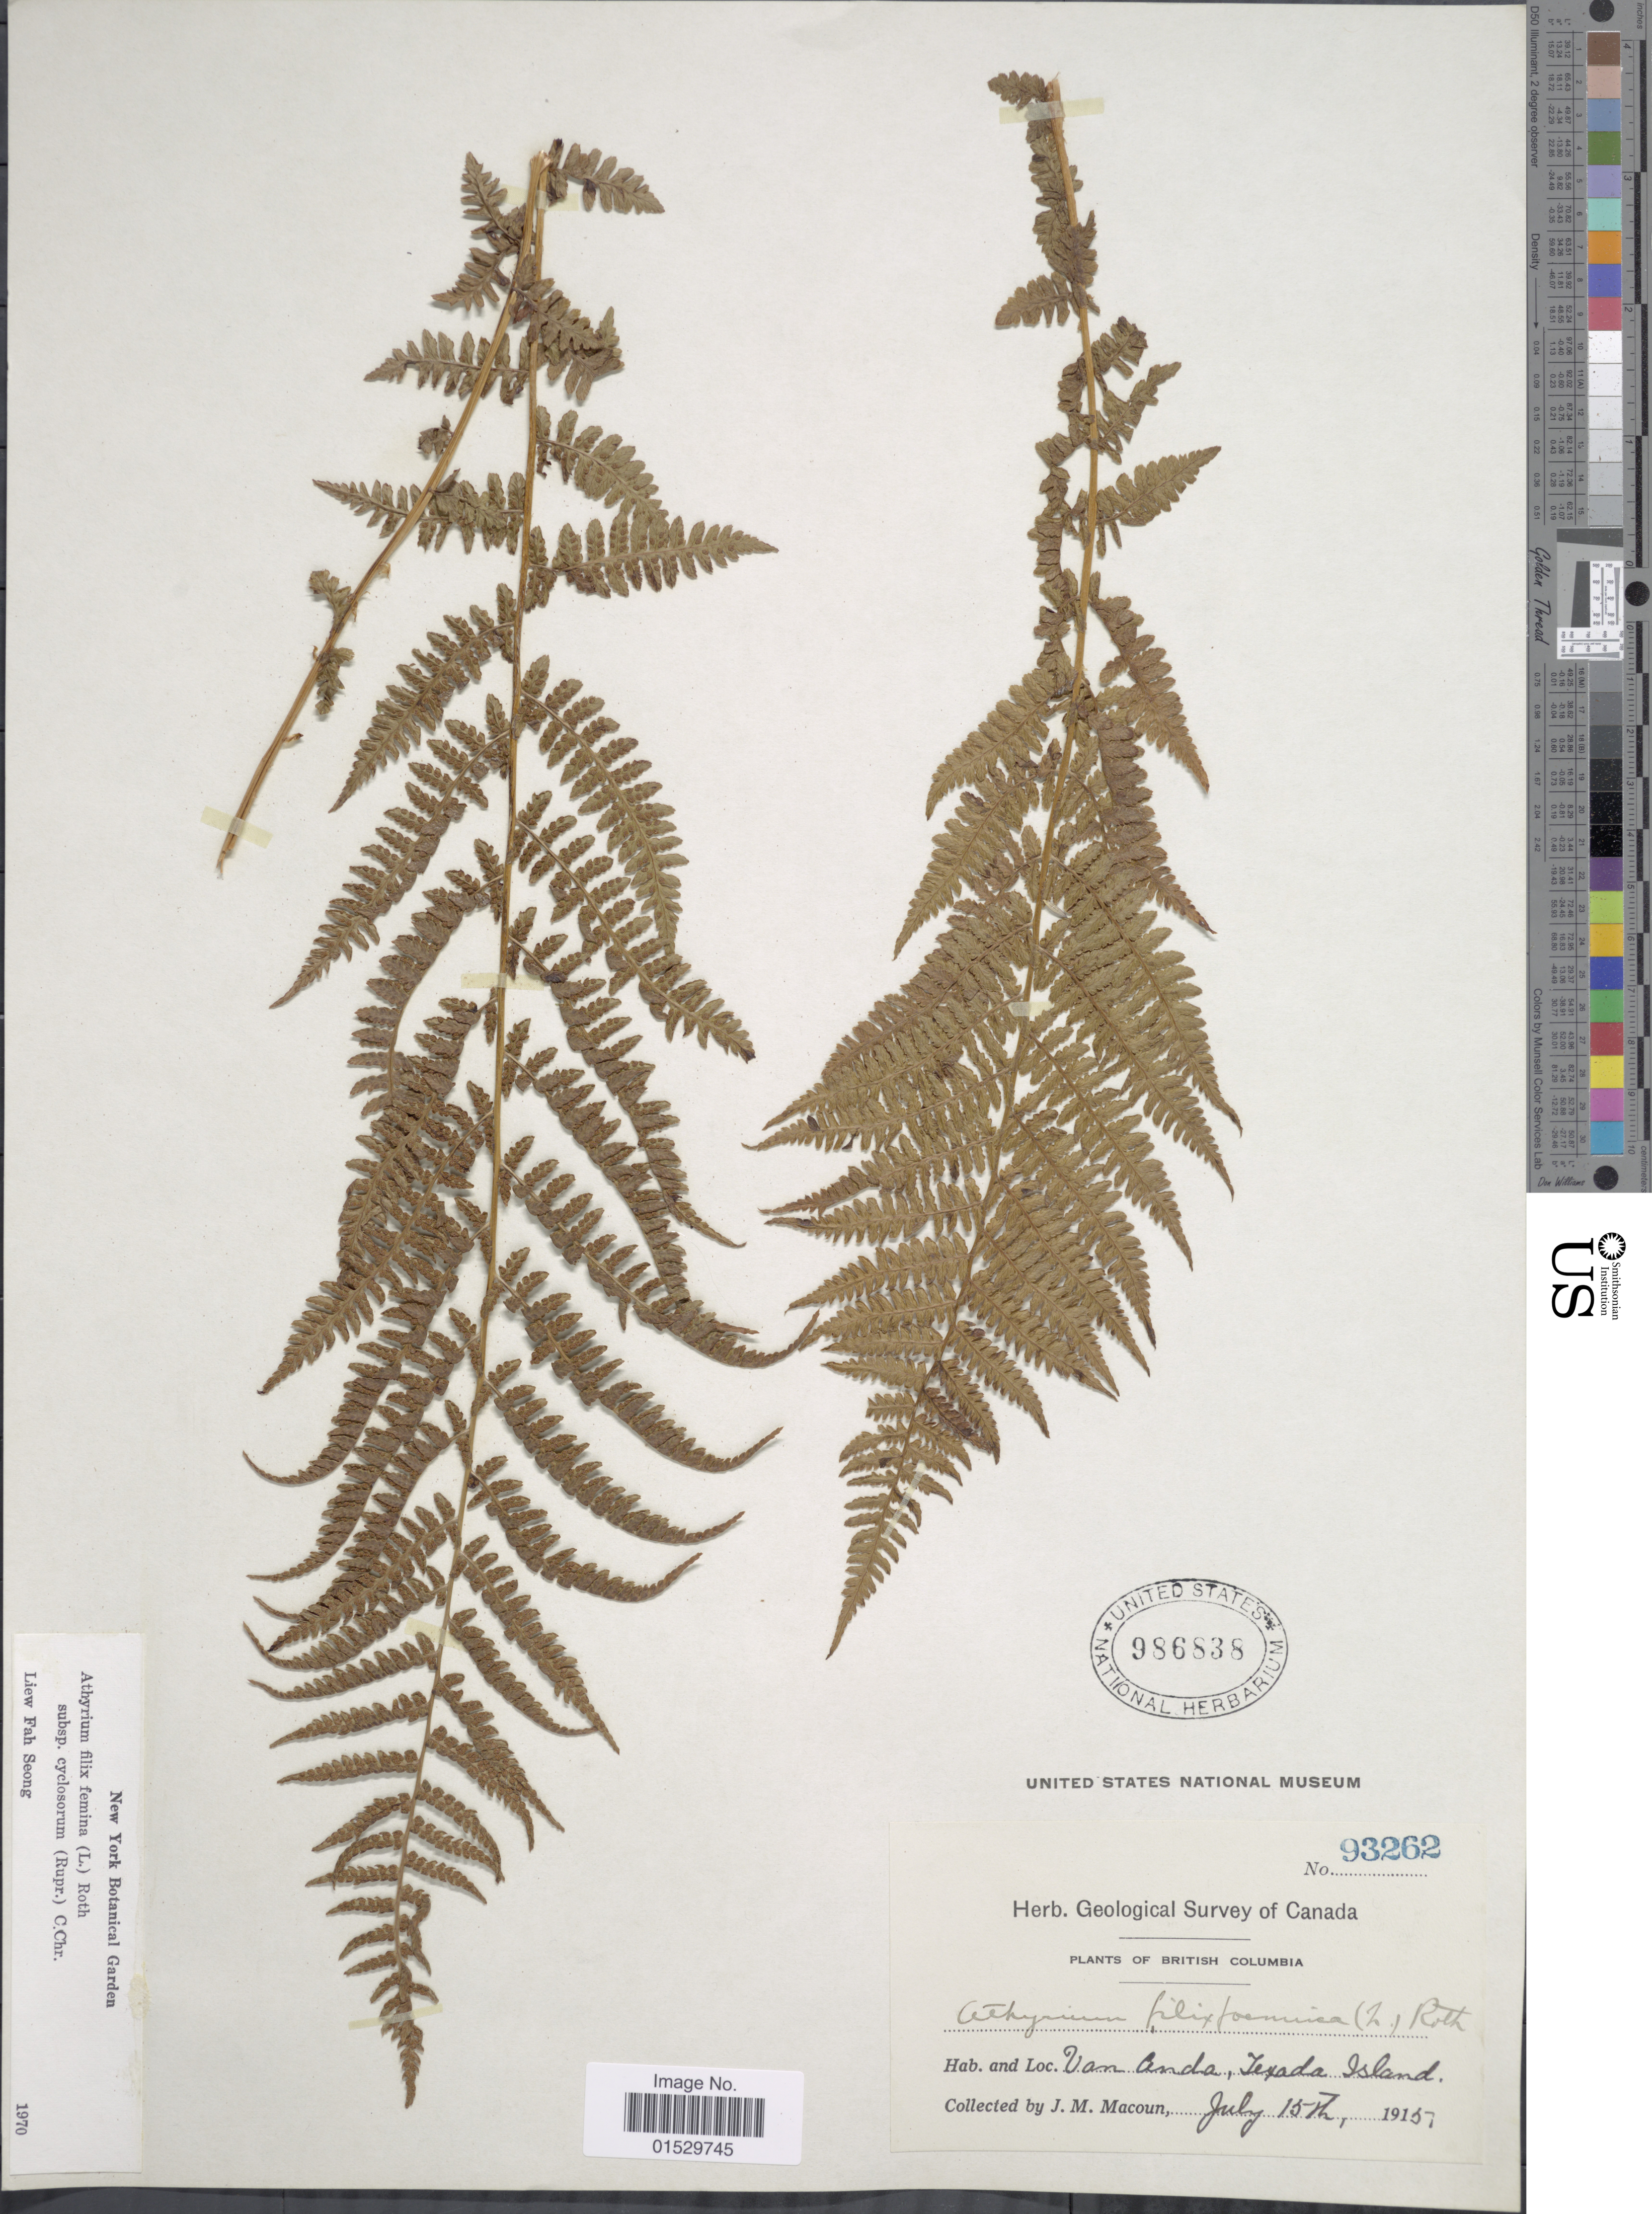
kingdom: Plantae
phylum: Tracheophyta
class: Polypodiopsida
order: Polypodiales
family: Athyriaceae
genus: Athyrium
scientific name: Athyrium filix-femina subsp. cyclosorum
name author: (Rupr.) C. Chr.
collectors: J. M. Macoun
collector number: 93262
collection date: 1915-07-15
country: Canada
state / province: British Columbia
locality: Van Cenda, Texada Island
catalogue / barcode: US 986838